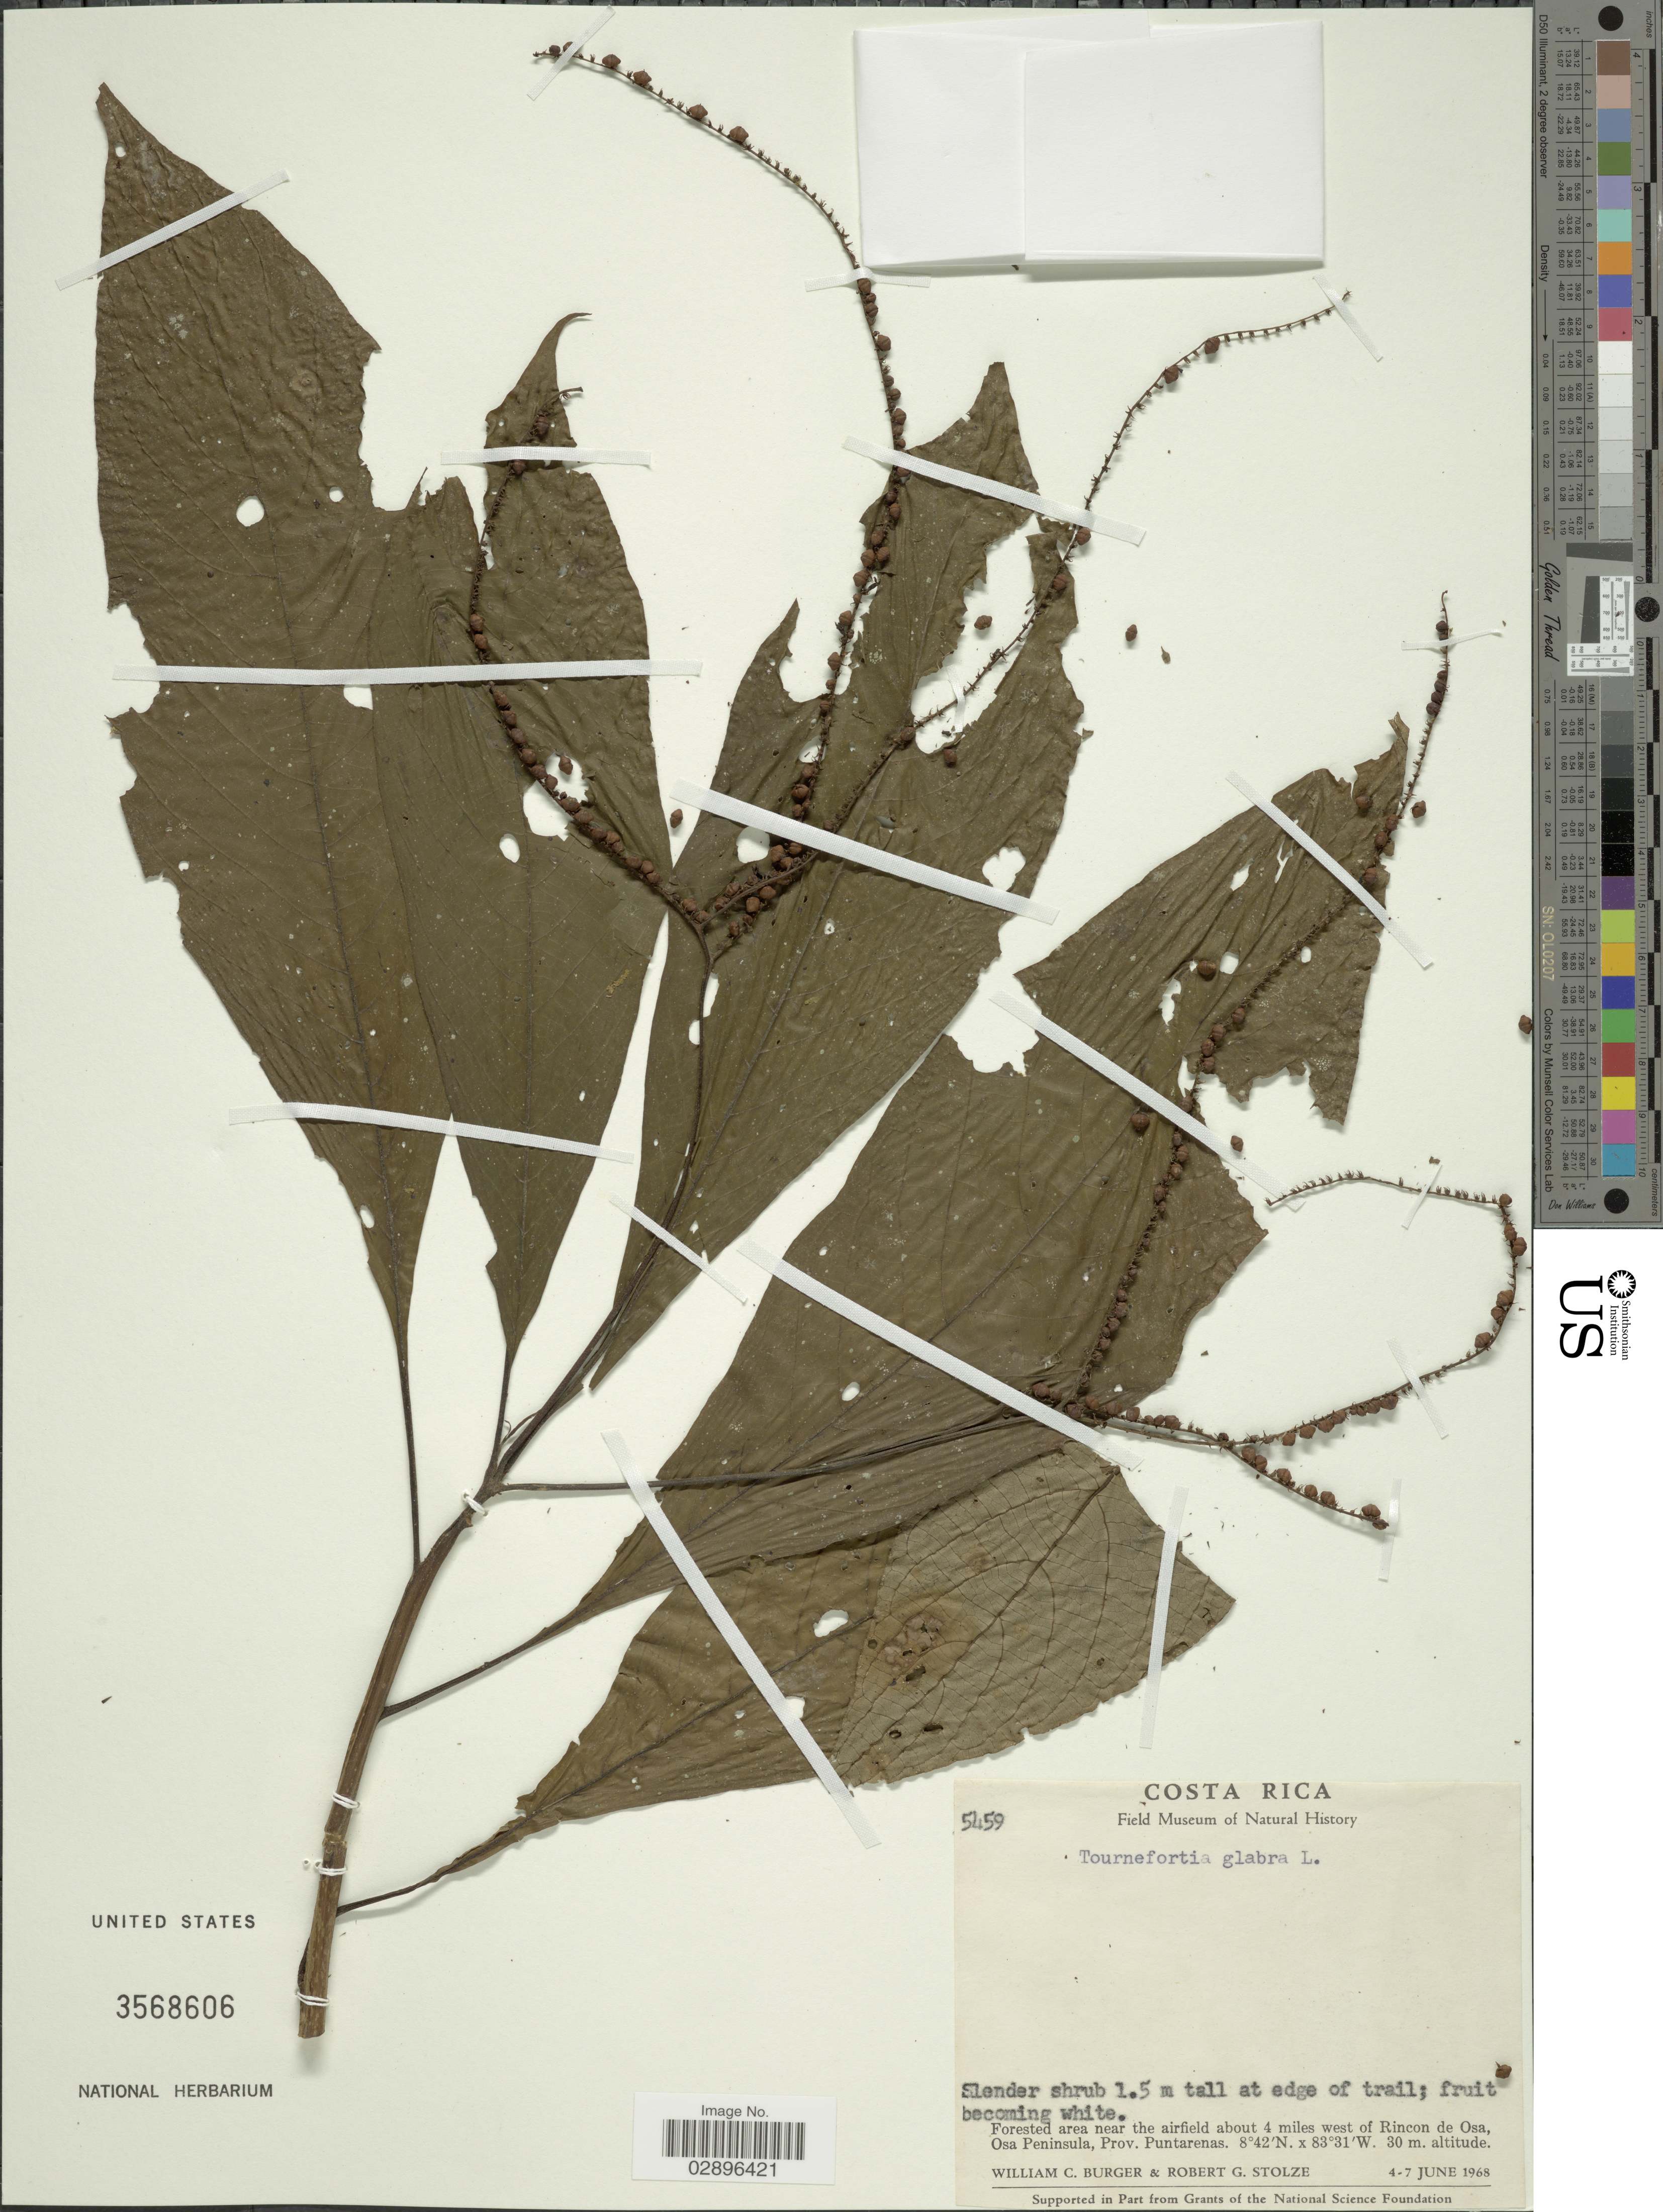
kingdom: Plantae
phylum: Tracheophyta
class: Magnoliopsida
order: Boraginales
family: Heliotropiaceae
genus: Tournefortia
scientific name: Tournefortia glabra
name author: L.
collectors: W. Burger & R. G. Stolze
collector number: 5459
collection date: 1968-06-04/1968-06-07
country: Costa Rica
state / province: Puntarenas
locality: Forested area near the airfield about 4 miles west of Rincon de Osa, Osa Peninsula.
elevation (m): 30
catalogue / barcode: US 3568606